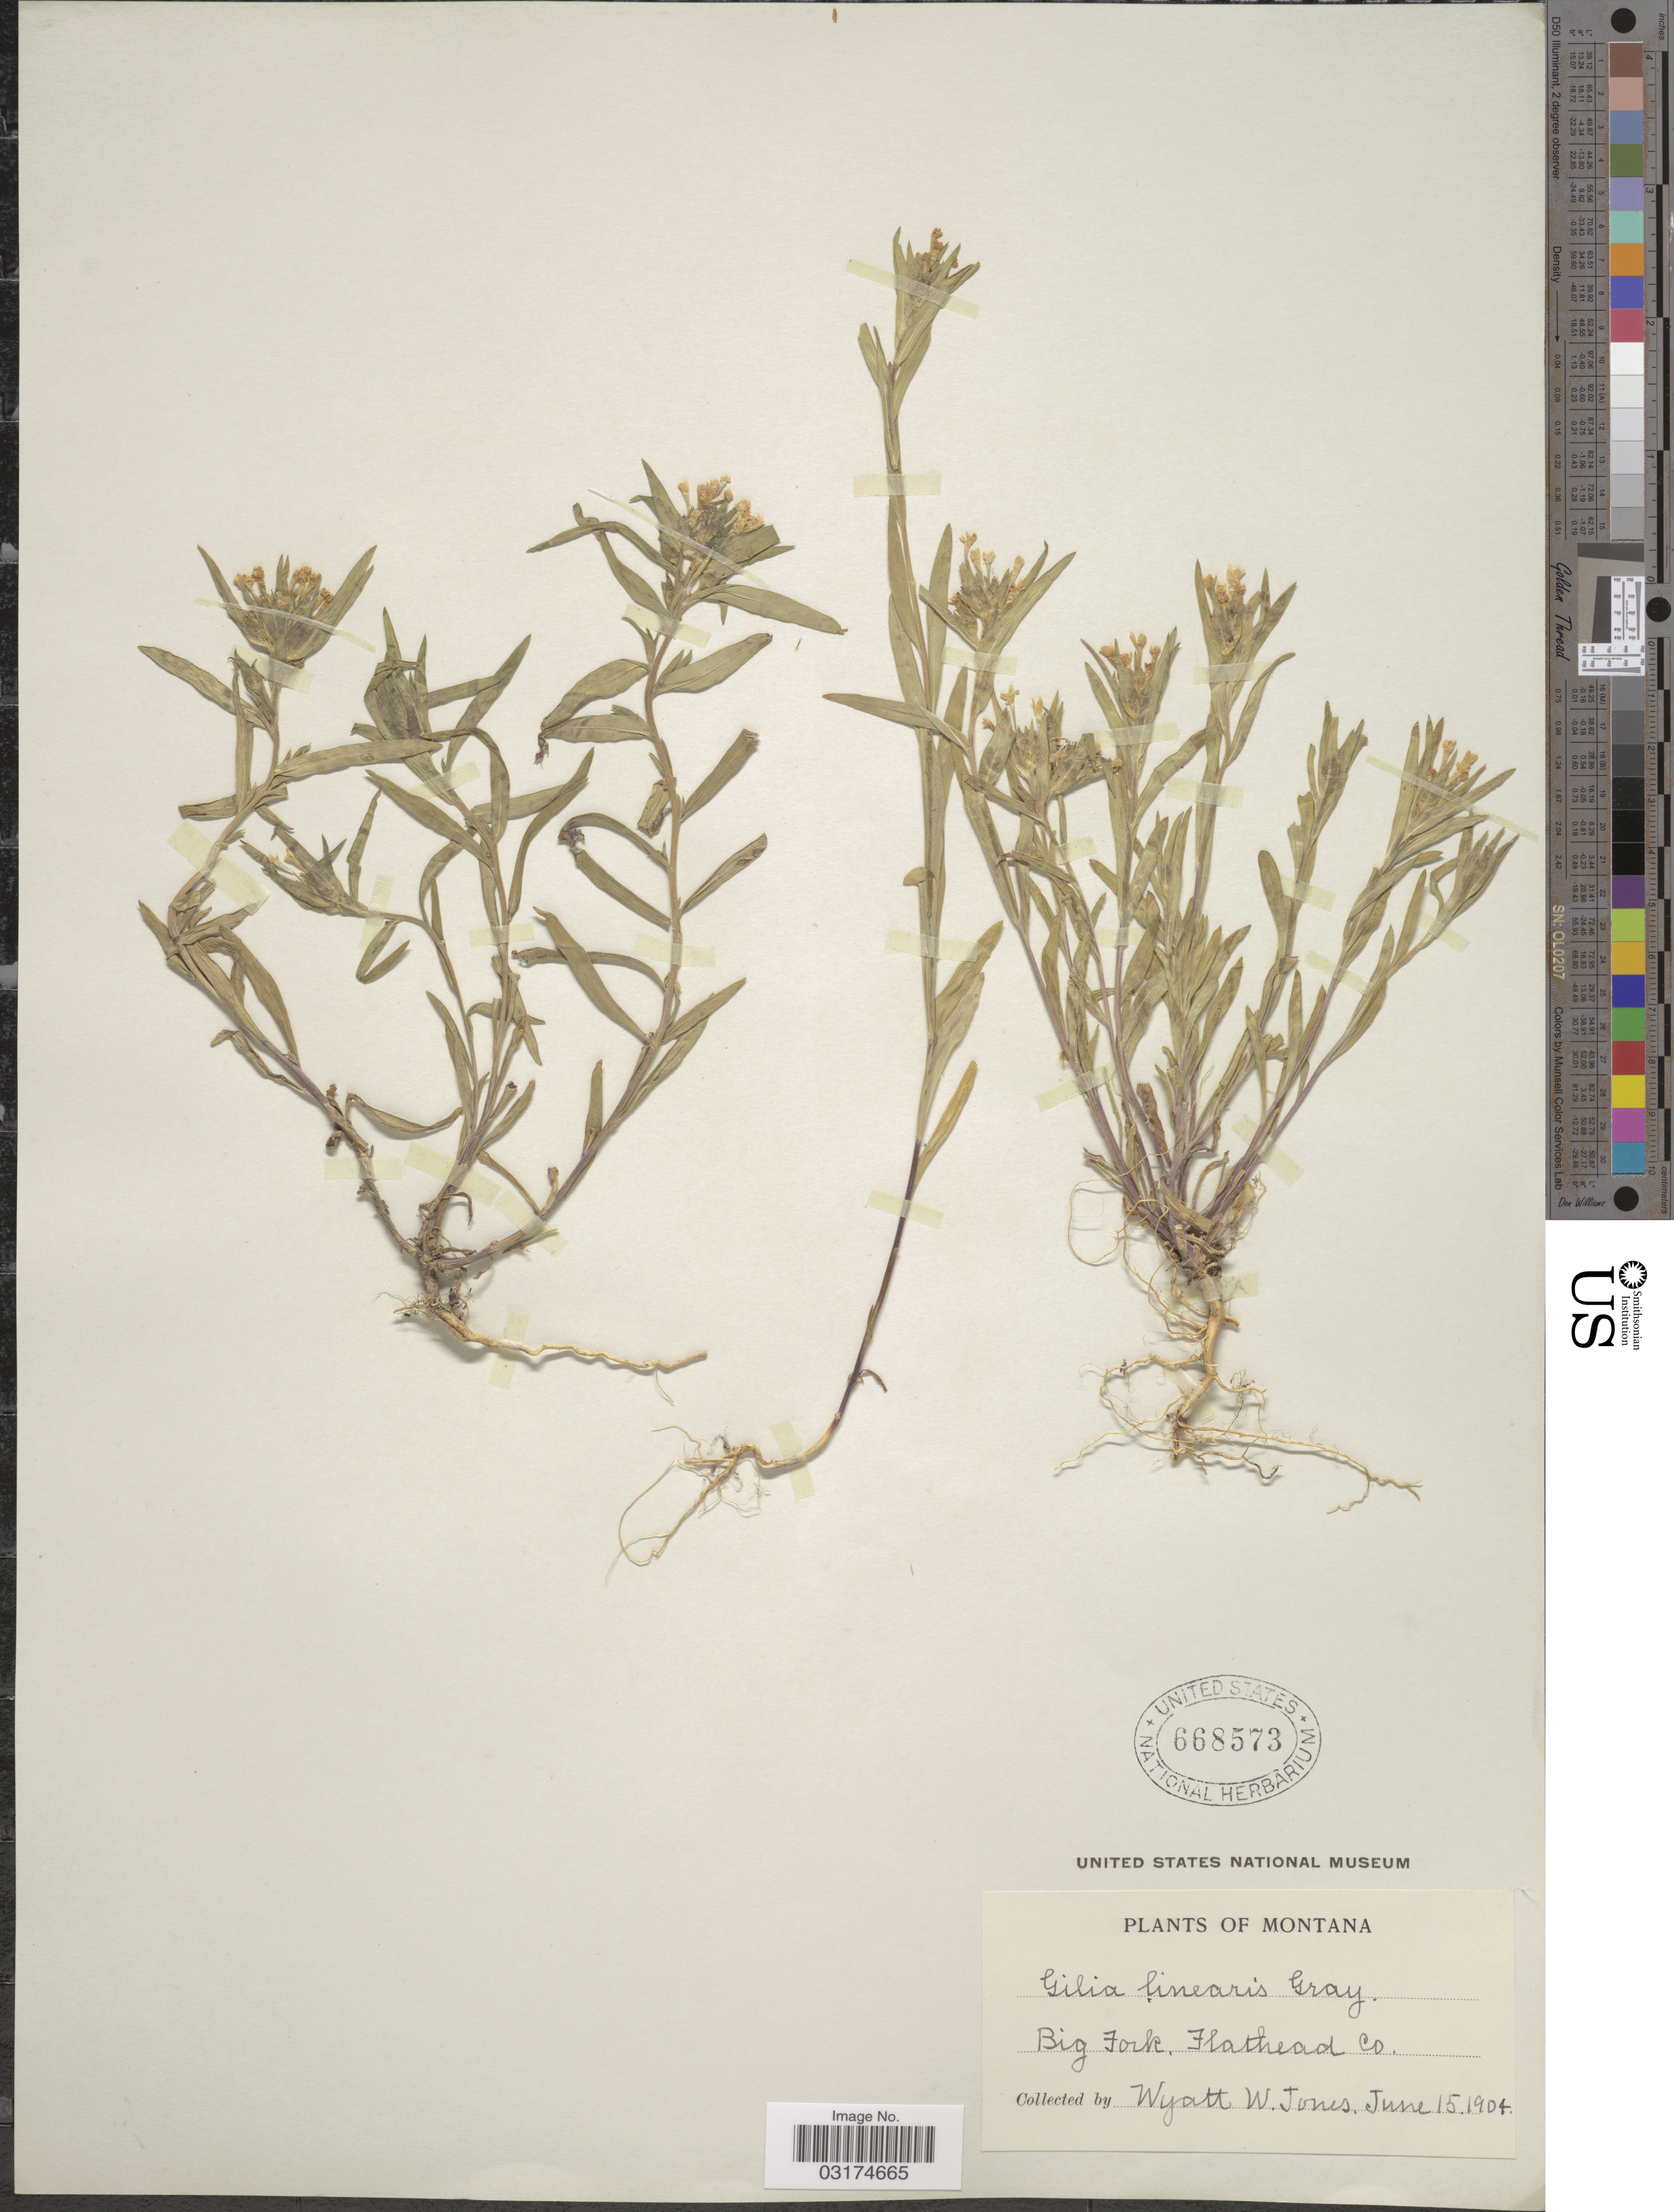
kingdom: Plantae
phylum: Tracheophyta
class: Magnoliopsida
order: Ericales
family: Polemoniaceae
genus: Collomia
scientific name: Collomia linearis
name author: Nutt.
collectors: W. W. Jones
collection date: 1904-06-15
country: United States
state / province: Montana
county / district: Flathead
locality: Big Fork.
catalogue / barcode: US 668573